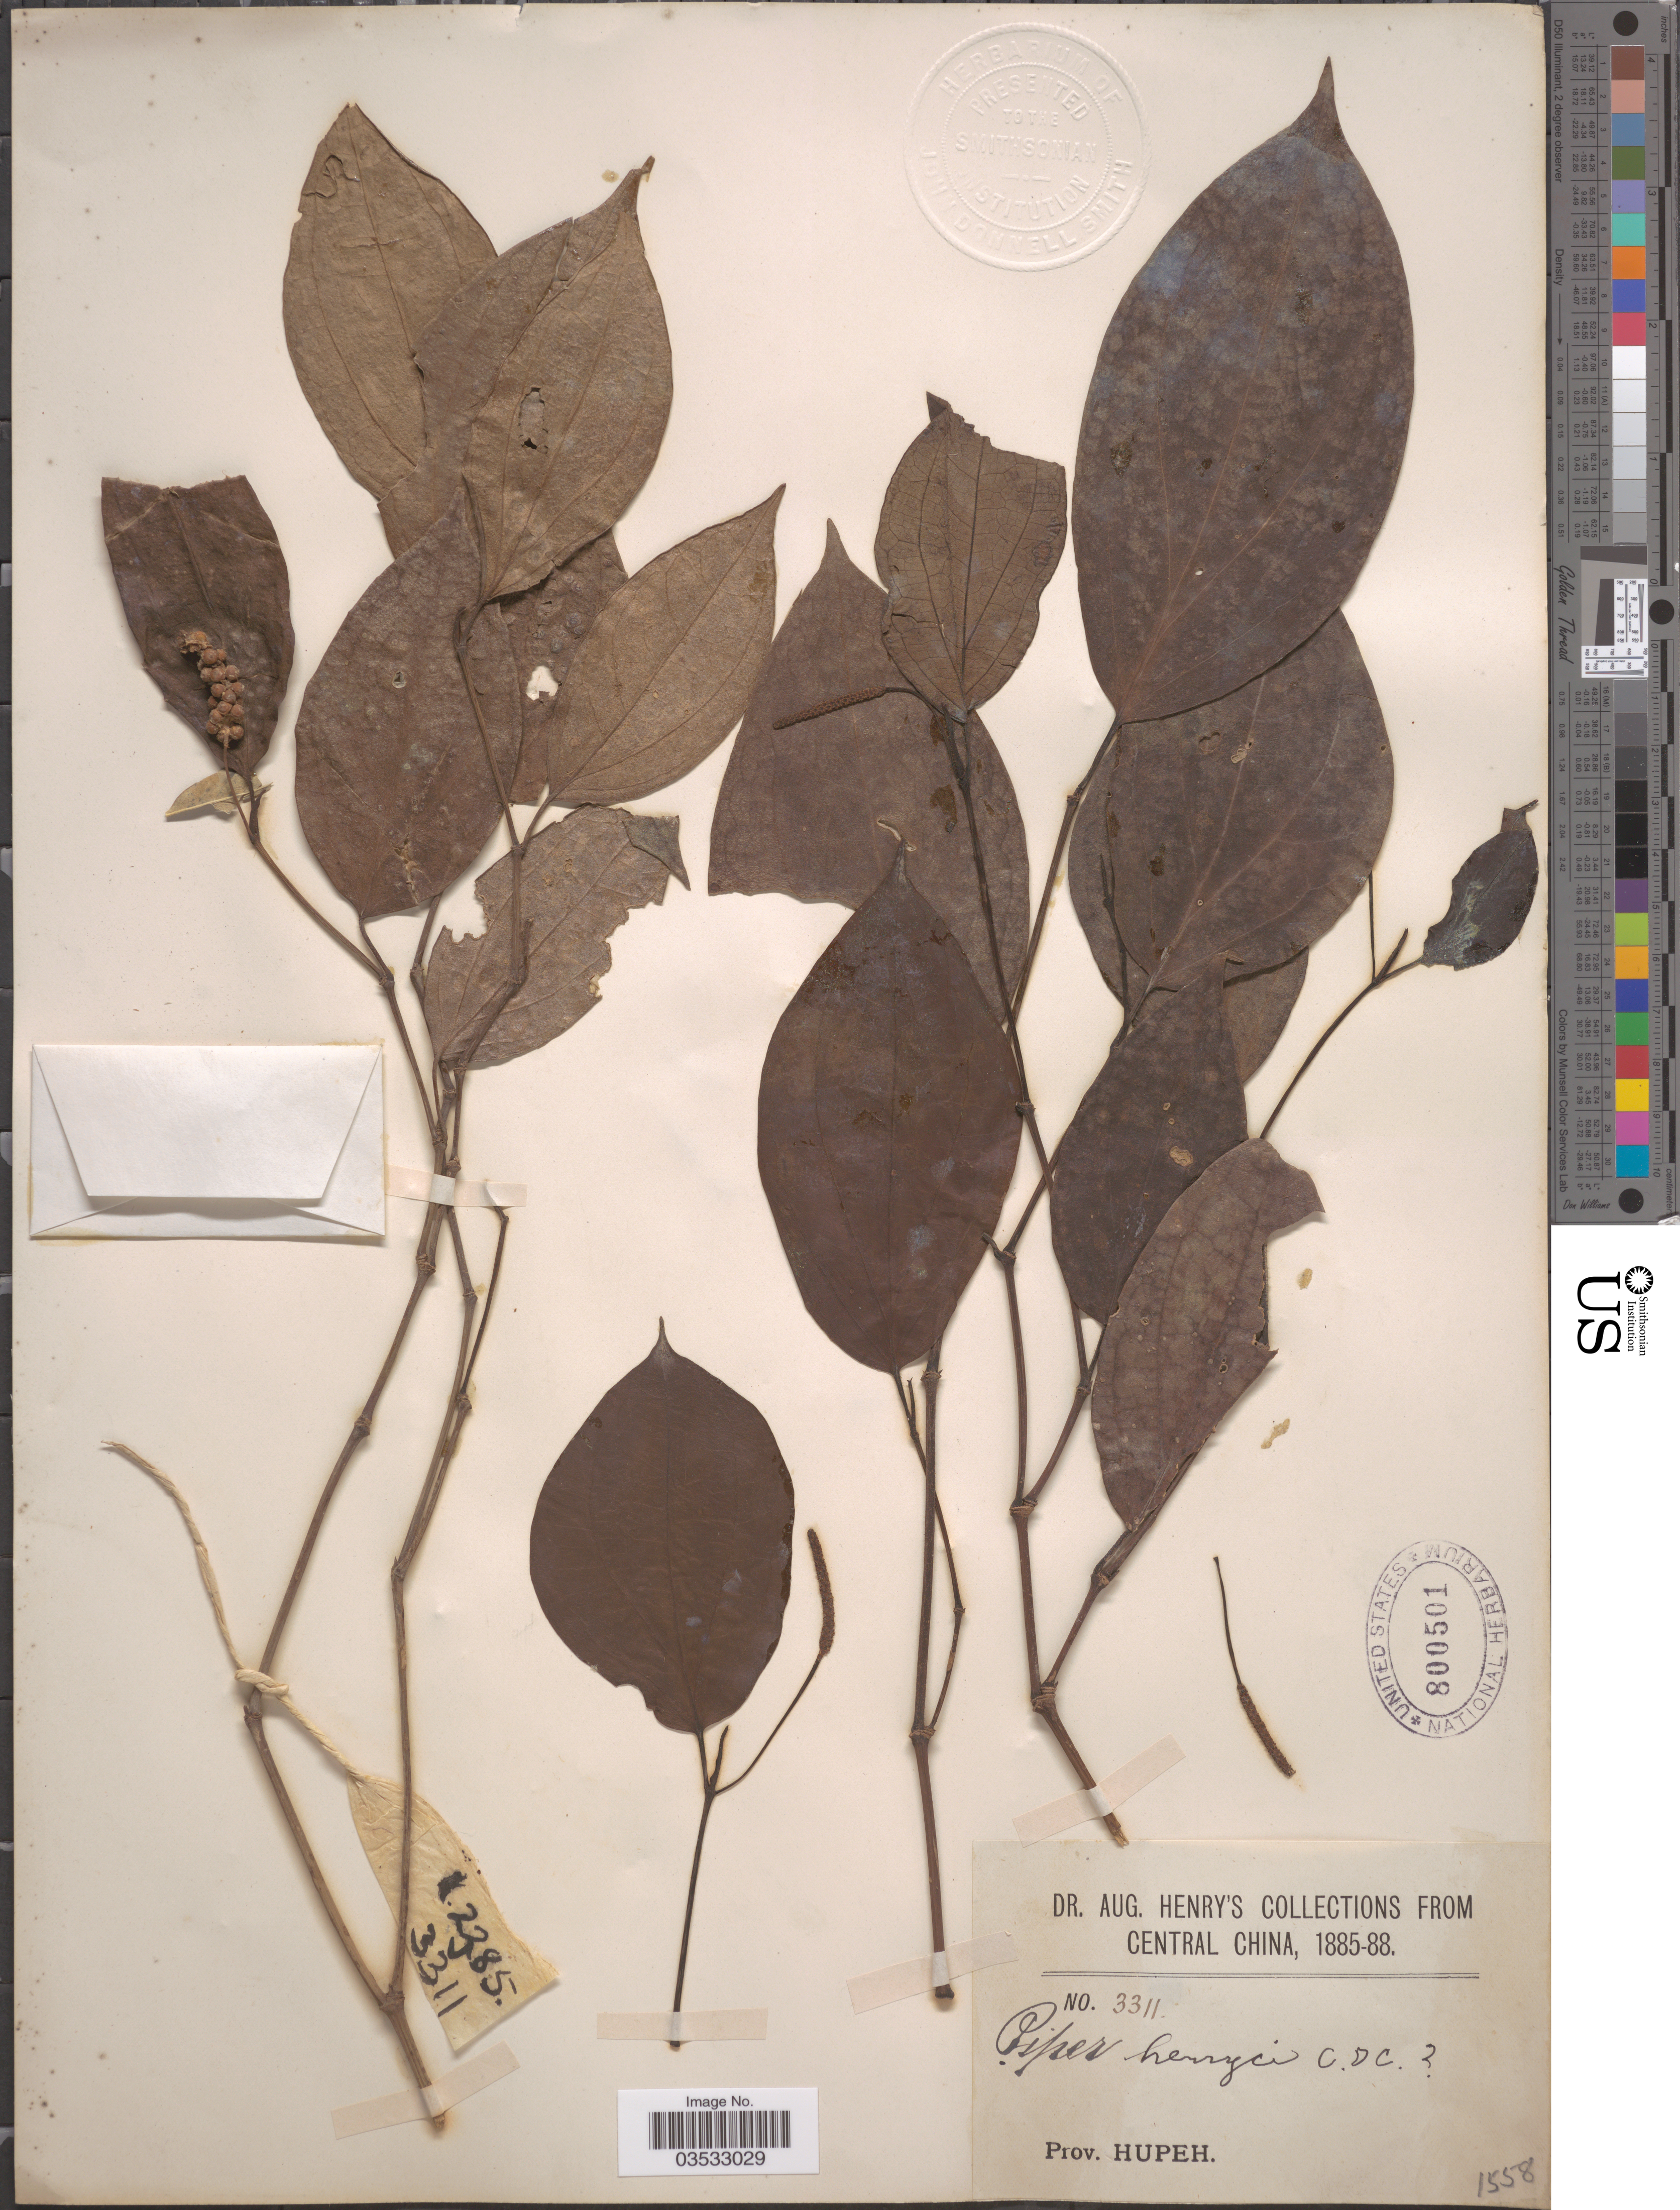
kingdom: Plantae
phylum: Tracheophyta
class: Magnoliopsida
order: Piperales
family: Piperaceae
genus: Piper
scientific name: Piper wallichianum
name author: (Miq.) Hand.-Mazz.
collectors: A. Henry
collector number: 3311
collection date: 1885/1888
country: China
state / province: Hubei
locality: Prov. Hupeh.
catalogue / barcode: US 800501